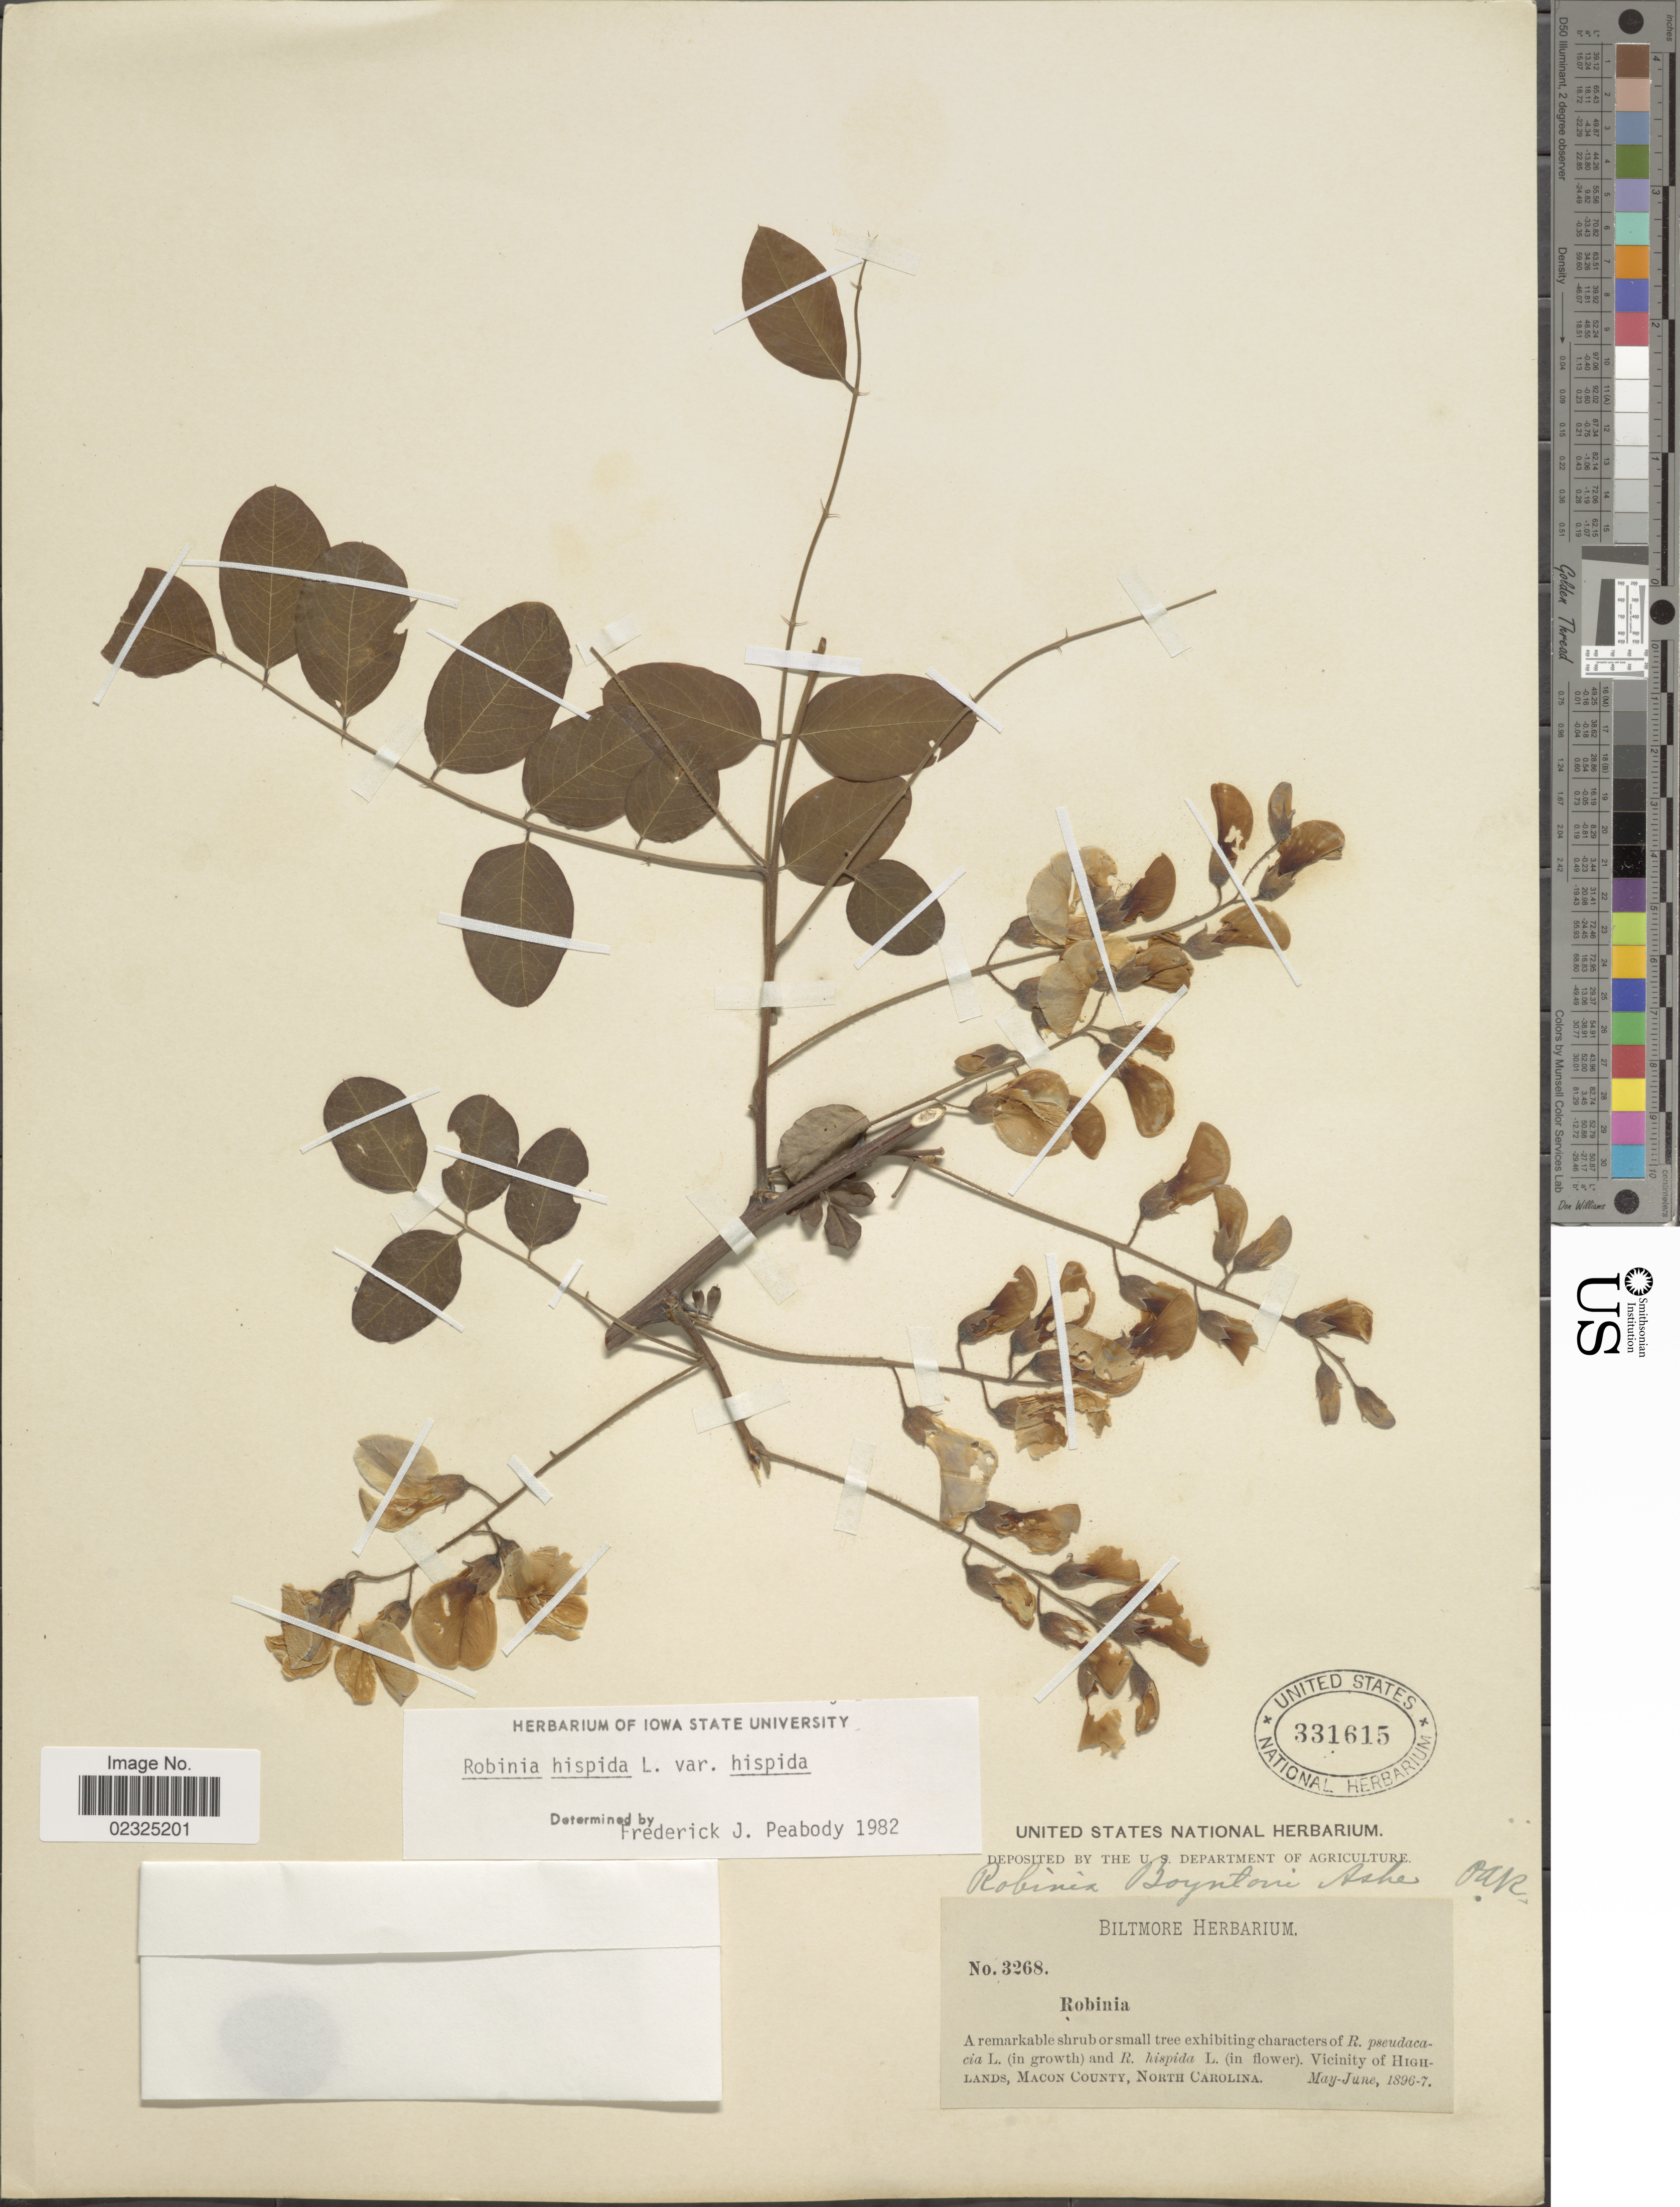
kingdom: Plantae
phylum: Tracheophyta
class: Magnoliopsida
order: Fabales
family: Fabaceae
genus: Robinia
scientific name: Robinia hispida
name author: L.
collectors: ex herb. Biltmore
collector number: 3268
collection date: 1896-05/1897-06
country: United States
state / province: North Carolina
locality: Vicinity of Highlands, Macon County.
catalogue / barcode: US 331615